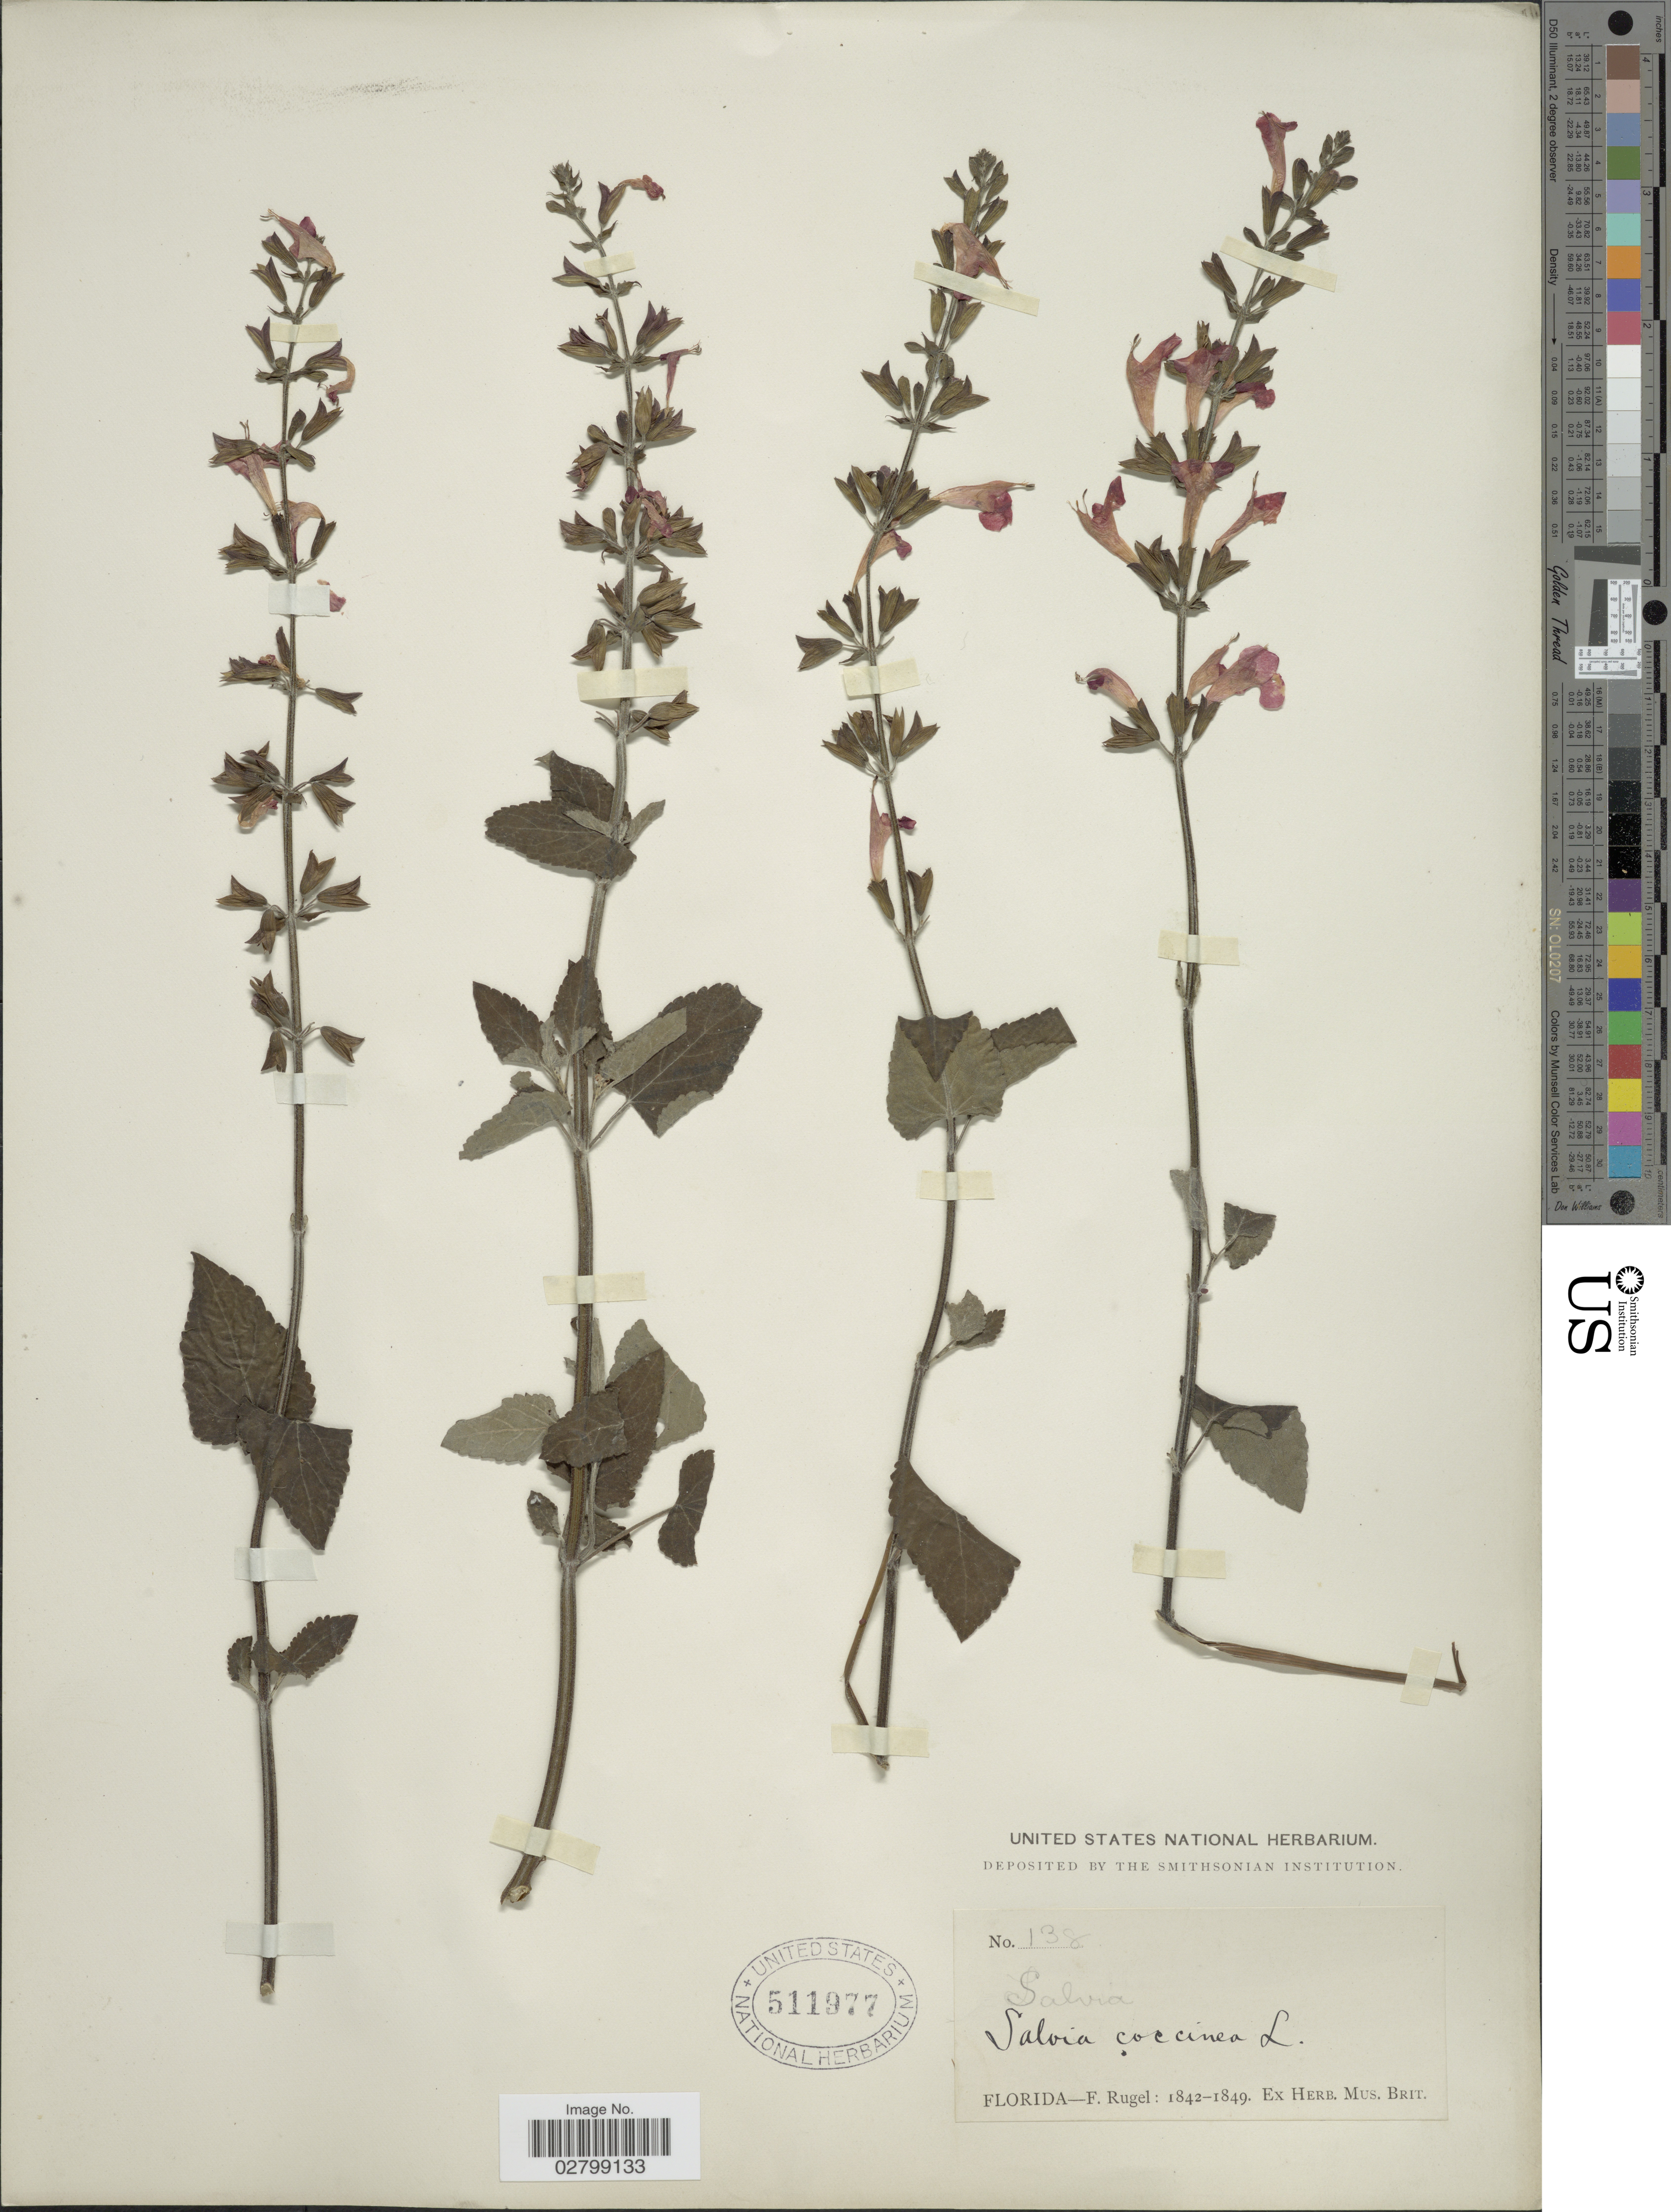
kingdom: Plantae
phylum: Tracheophyta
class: Magnoliopsida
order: Lamiales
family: Lamiaceae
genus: Salvia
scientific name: Salvia coccinea 'Naples Lavender'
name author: L. f. ex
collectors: F. Rugel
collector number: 138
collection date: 1842/1849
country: United States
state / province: Florida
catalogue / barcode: US 511977